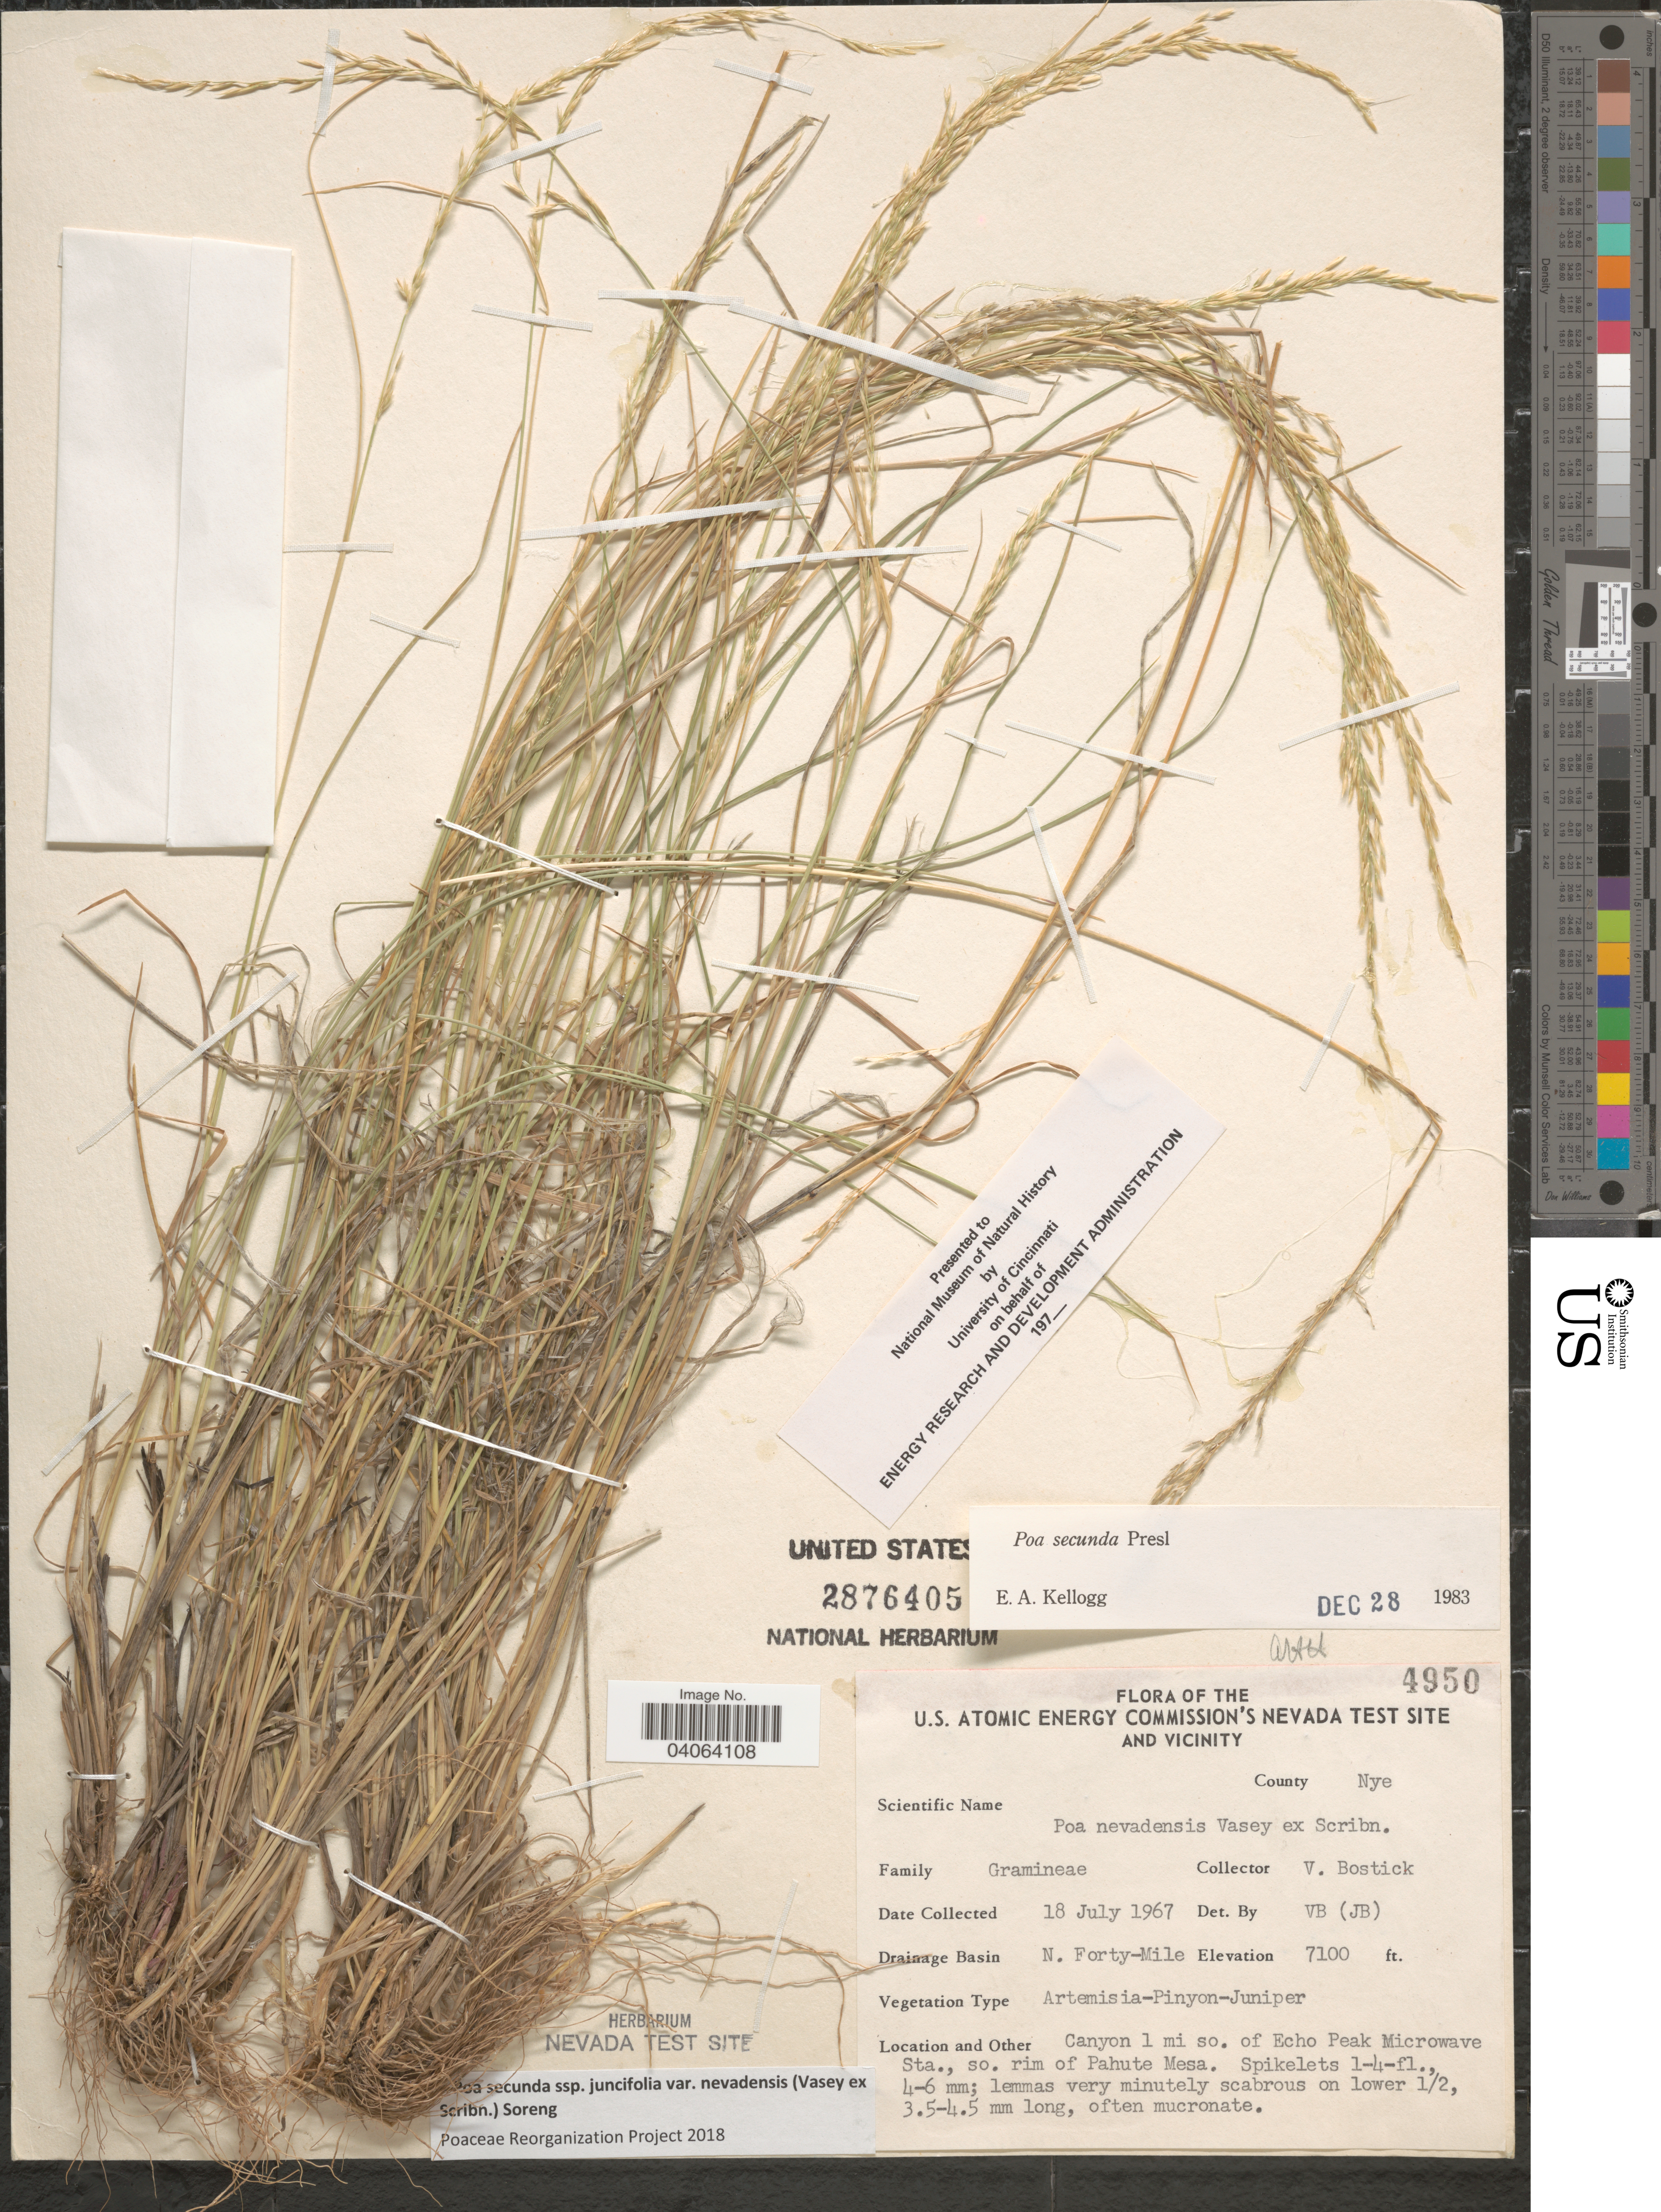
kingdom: Plantae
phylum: Tracheophyta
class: Liliopsida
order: Poales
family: Poaceae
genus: Poa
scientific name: Poa secunda subsp. juncifolia var. nevadensis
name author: (Vasey ex Scribn.) Soreng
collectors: V. Bostick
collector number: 4950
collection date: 1967-07-18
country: United States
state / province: Nevada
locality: The U.S. Atomic Energy Commission's Nevada Test Site and vicinity. County Nye. Drainage Basin N. Forty-Mile. Canyon 1 mi so. of Echo Peak Microwave Sta., so. rim of Pahute Mesa.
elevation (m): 2164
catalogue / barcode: US 2876405